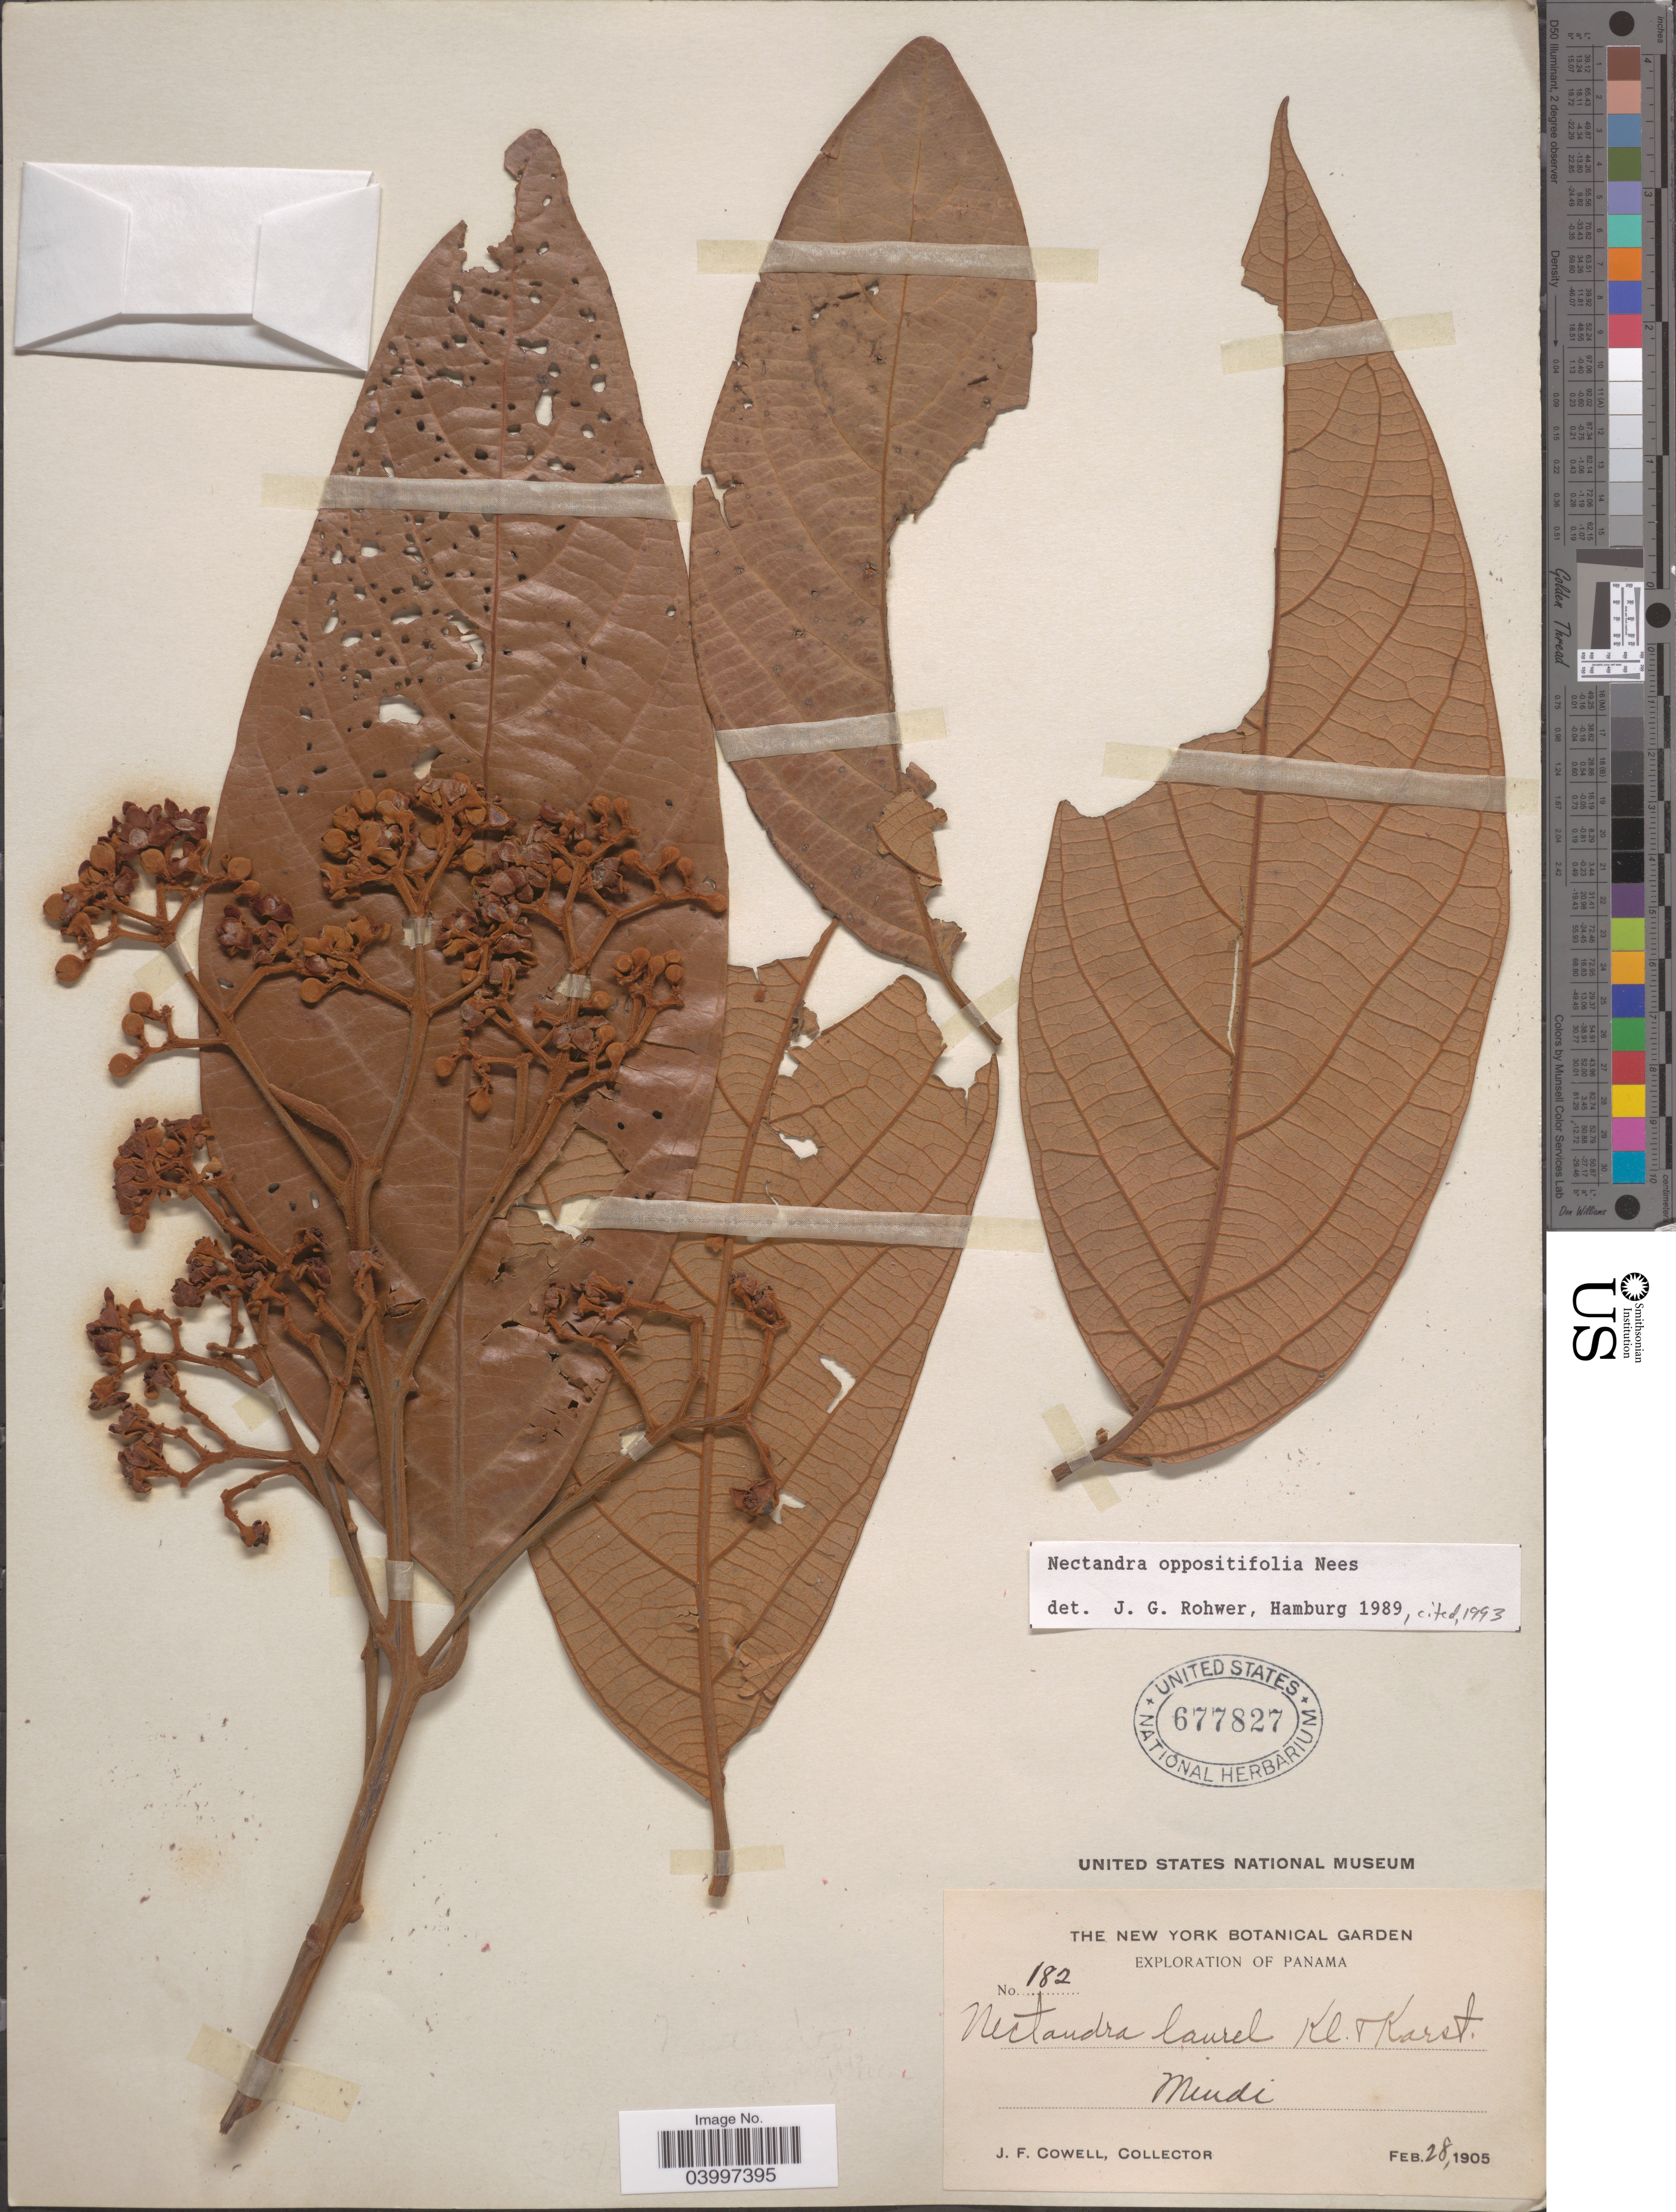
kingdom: Plantae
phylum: Tracheophyta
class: Magnoliopsida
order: Laurales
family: Lauraceae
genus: Nectandra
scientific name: Nectandra oppositifolia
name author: Nees & Mart.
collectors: J. F. Cowell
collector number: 182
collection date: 1905-02-28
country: Panama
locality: Mindi.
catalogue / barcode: US 677827